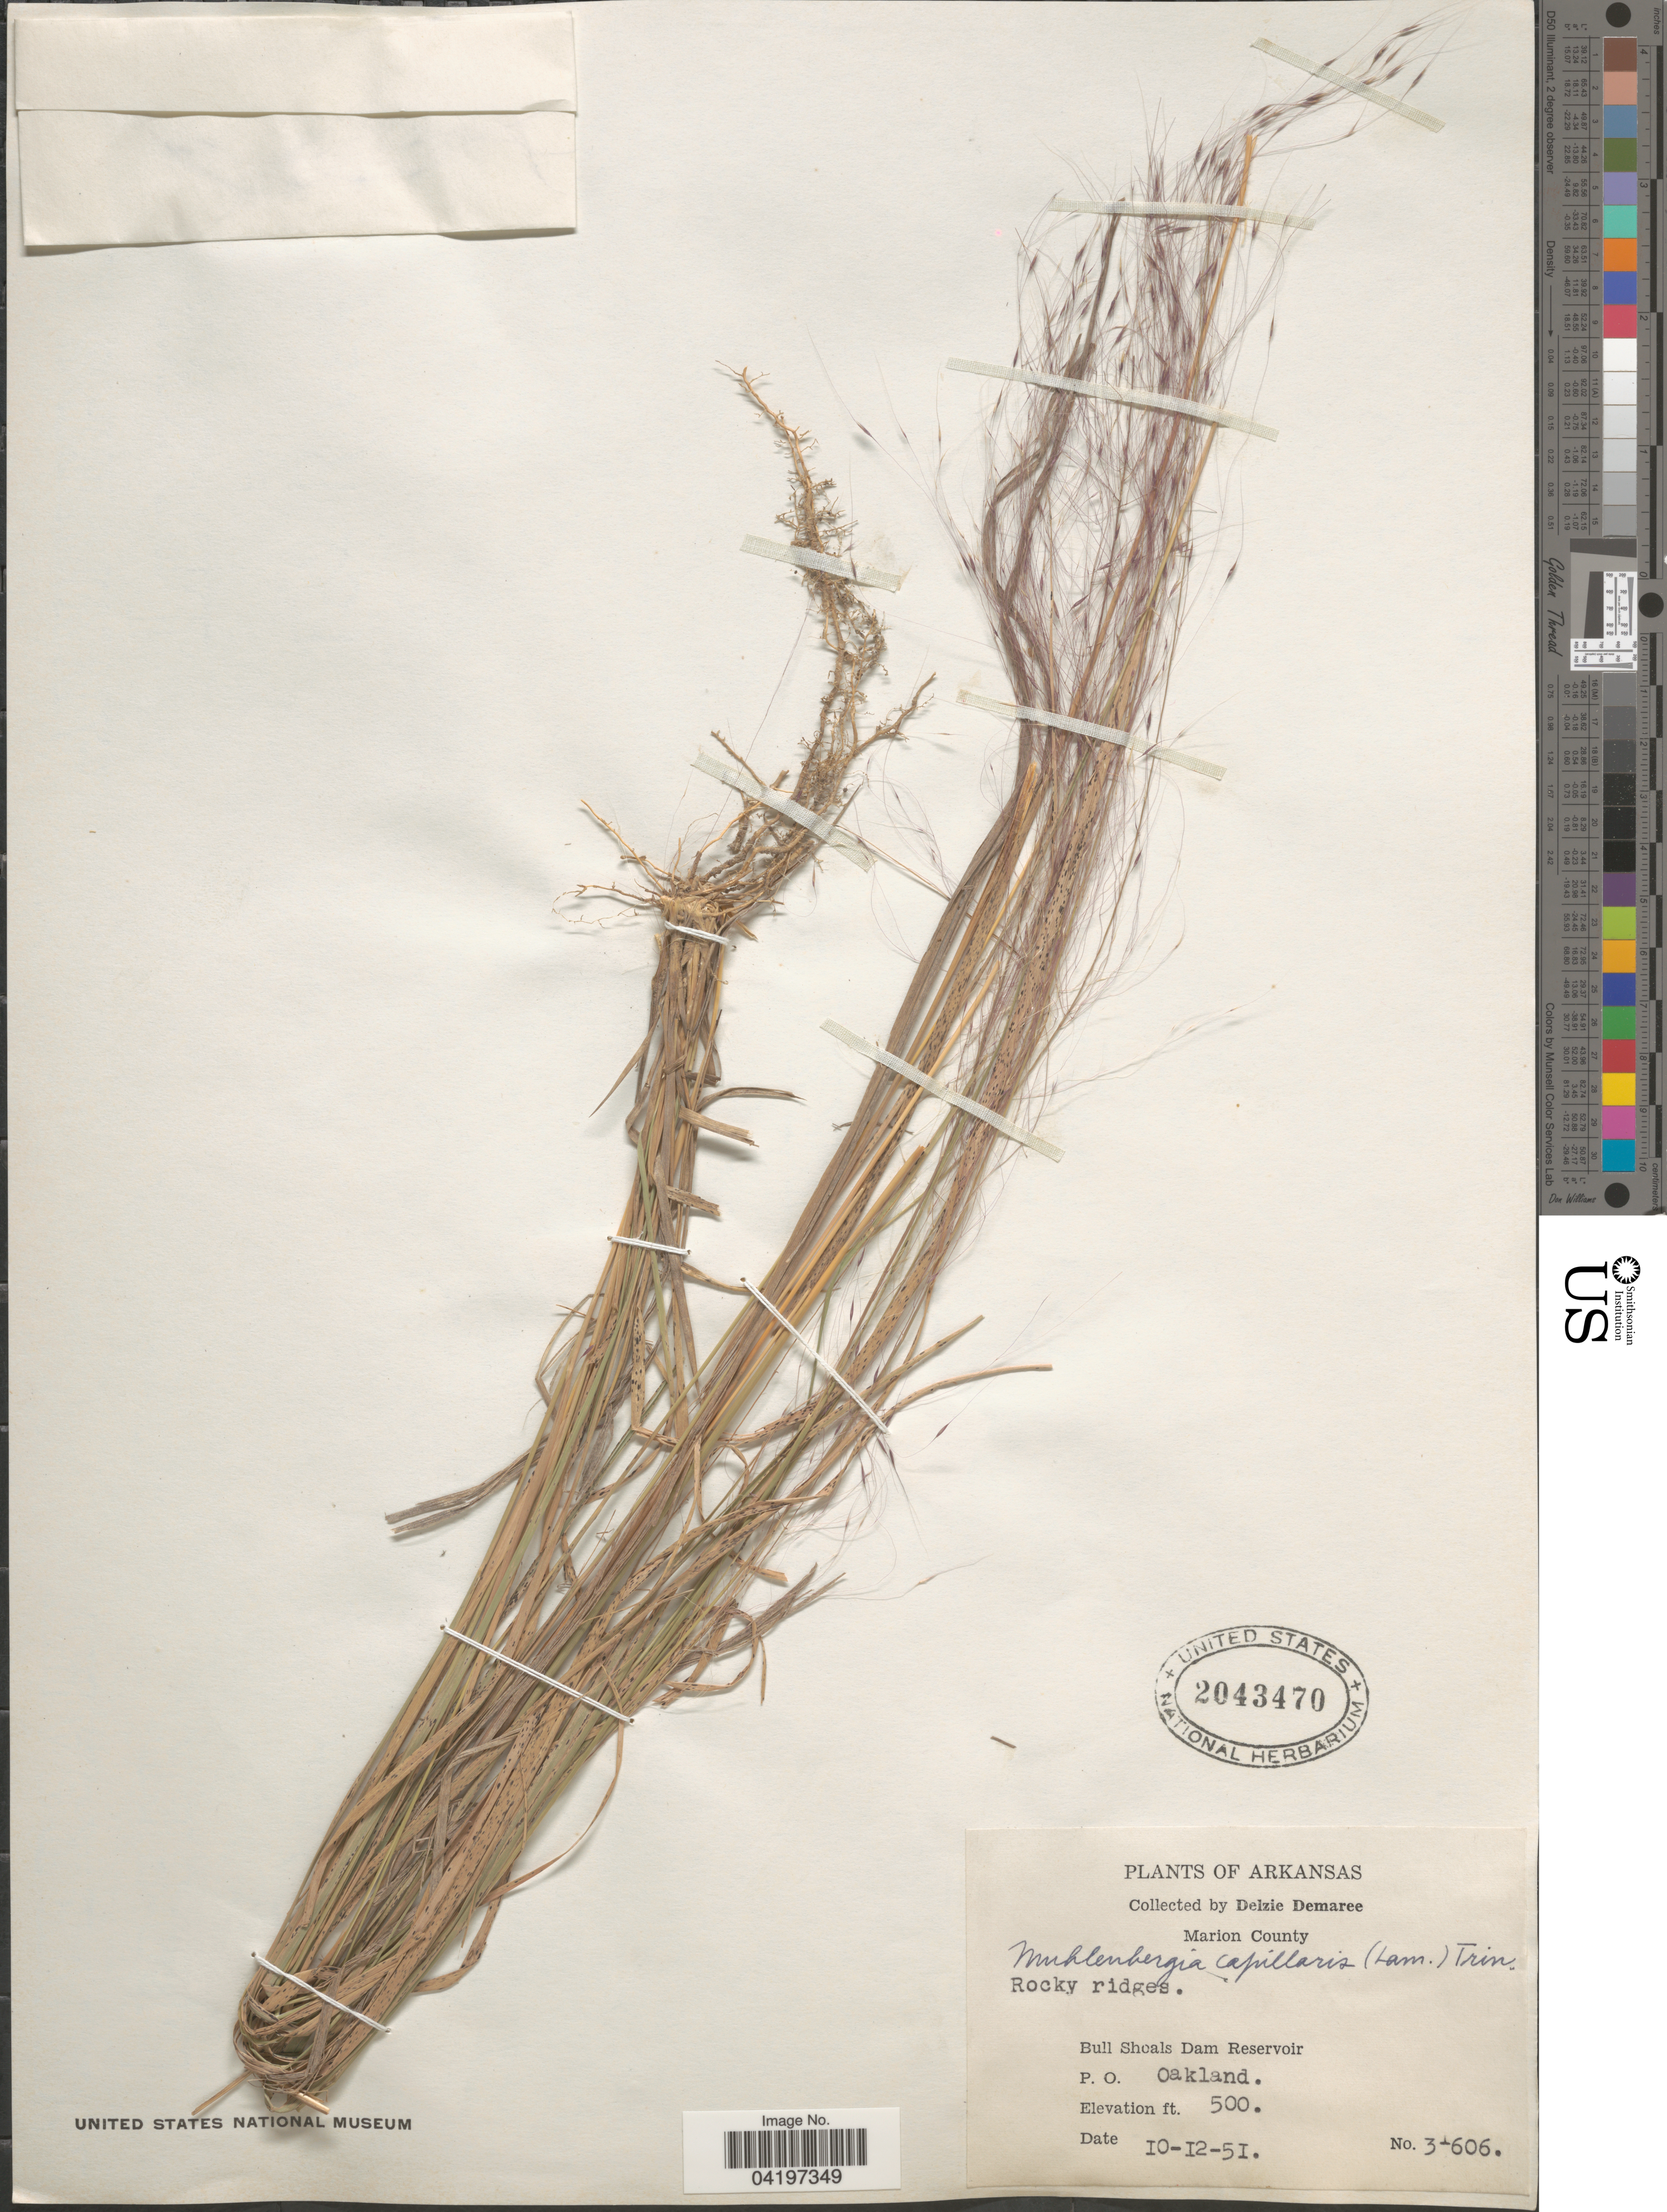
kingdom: Plantae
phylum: Tracheophyta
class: Liliopsida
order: Poales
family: Poaceae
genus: Muhlenbergia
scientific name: Muhlenbergia sericea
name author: (Michx.) P.M. Peterson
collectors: D. Demaree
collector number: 31606*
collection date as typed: Transcribed d/m/y: 12/10/51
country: United States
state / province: Arkansas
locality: Marion County. Bull Shoals Dam Reservoir. P. O. Oakland.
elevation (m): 152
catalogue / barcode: US 2043470